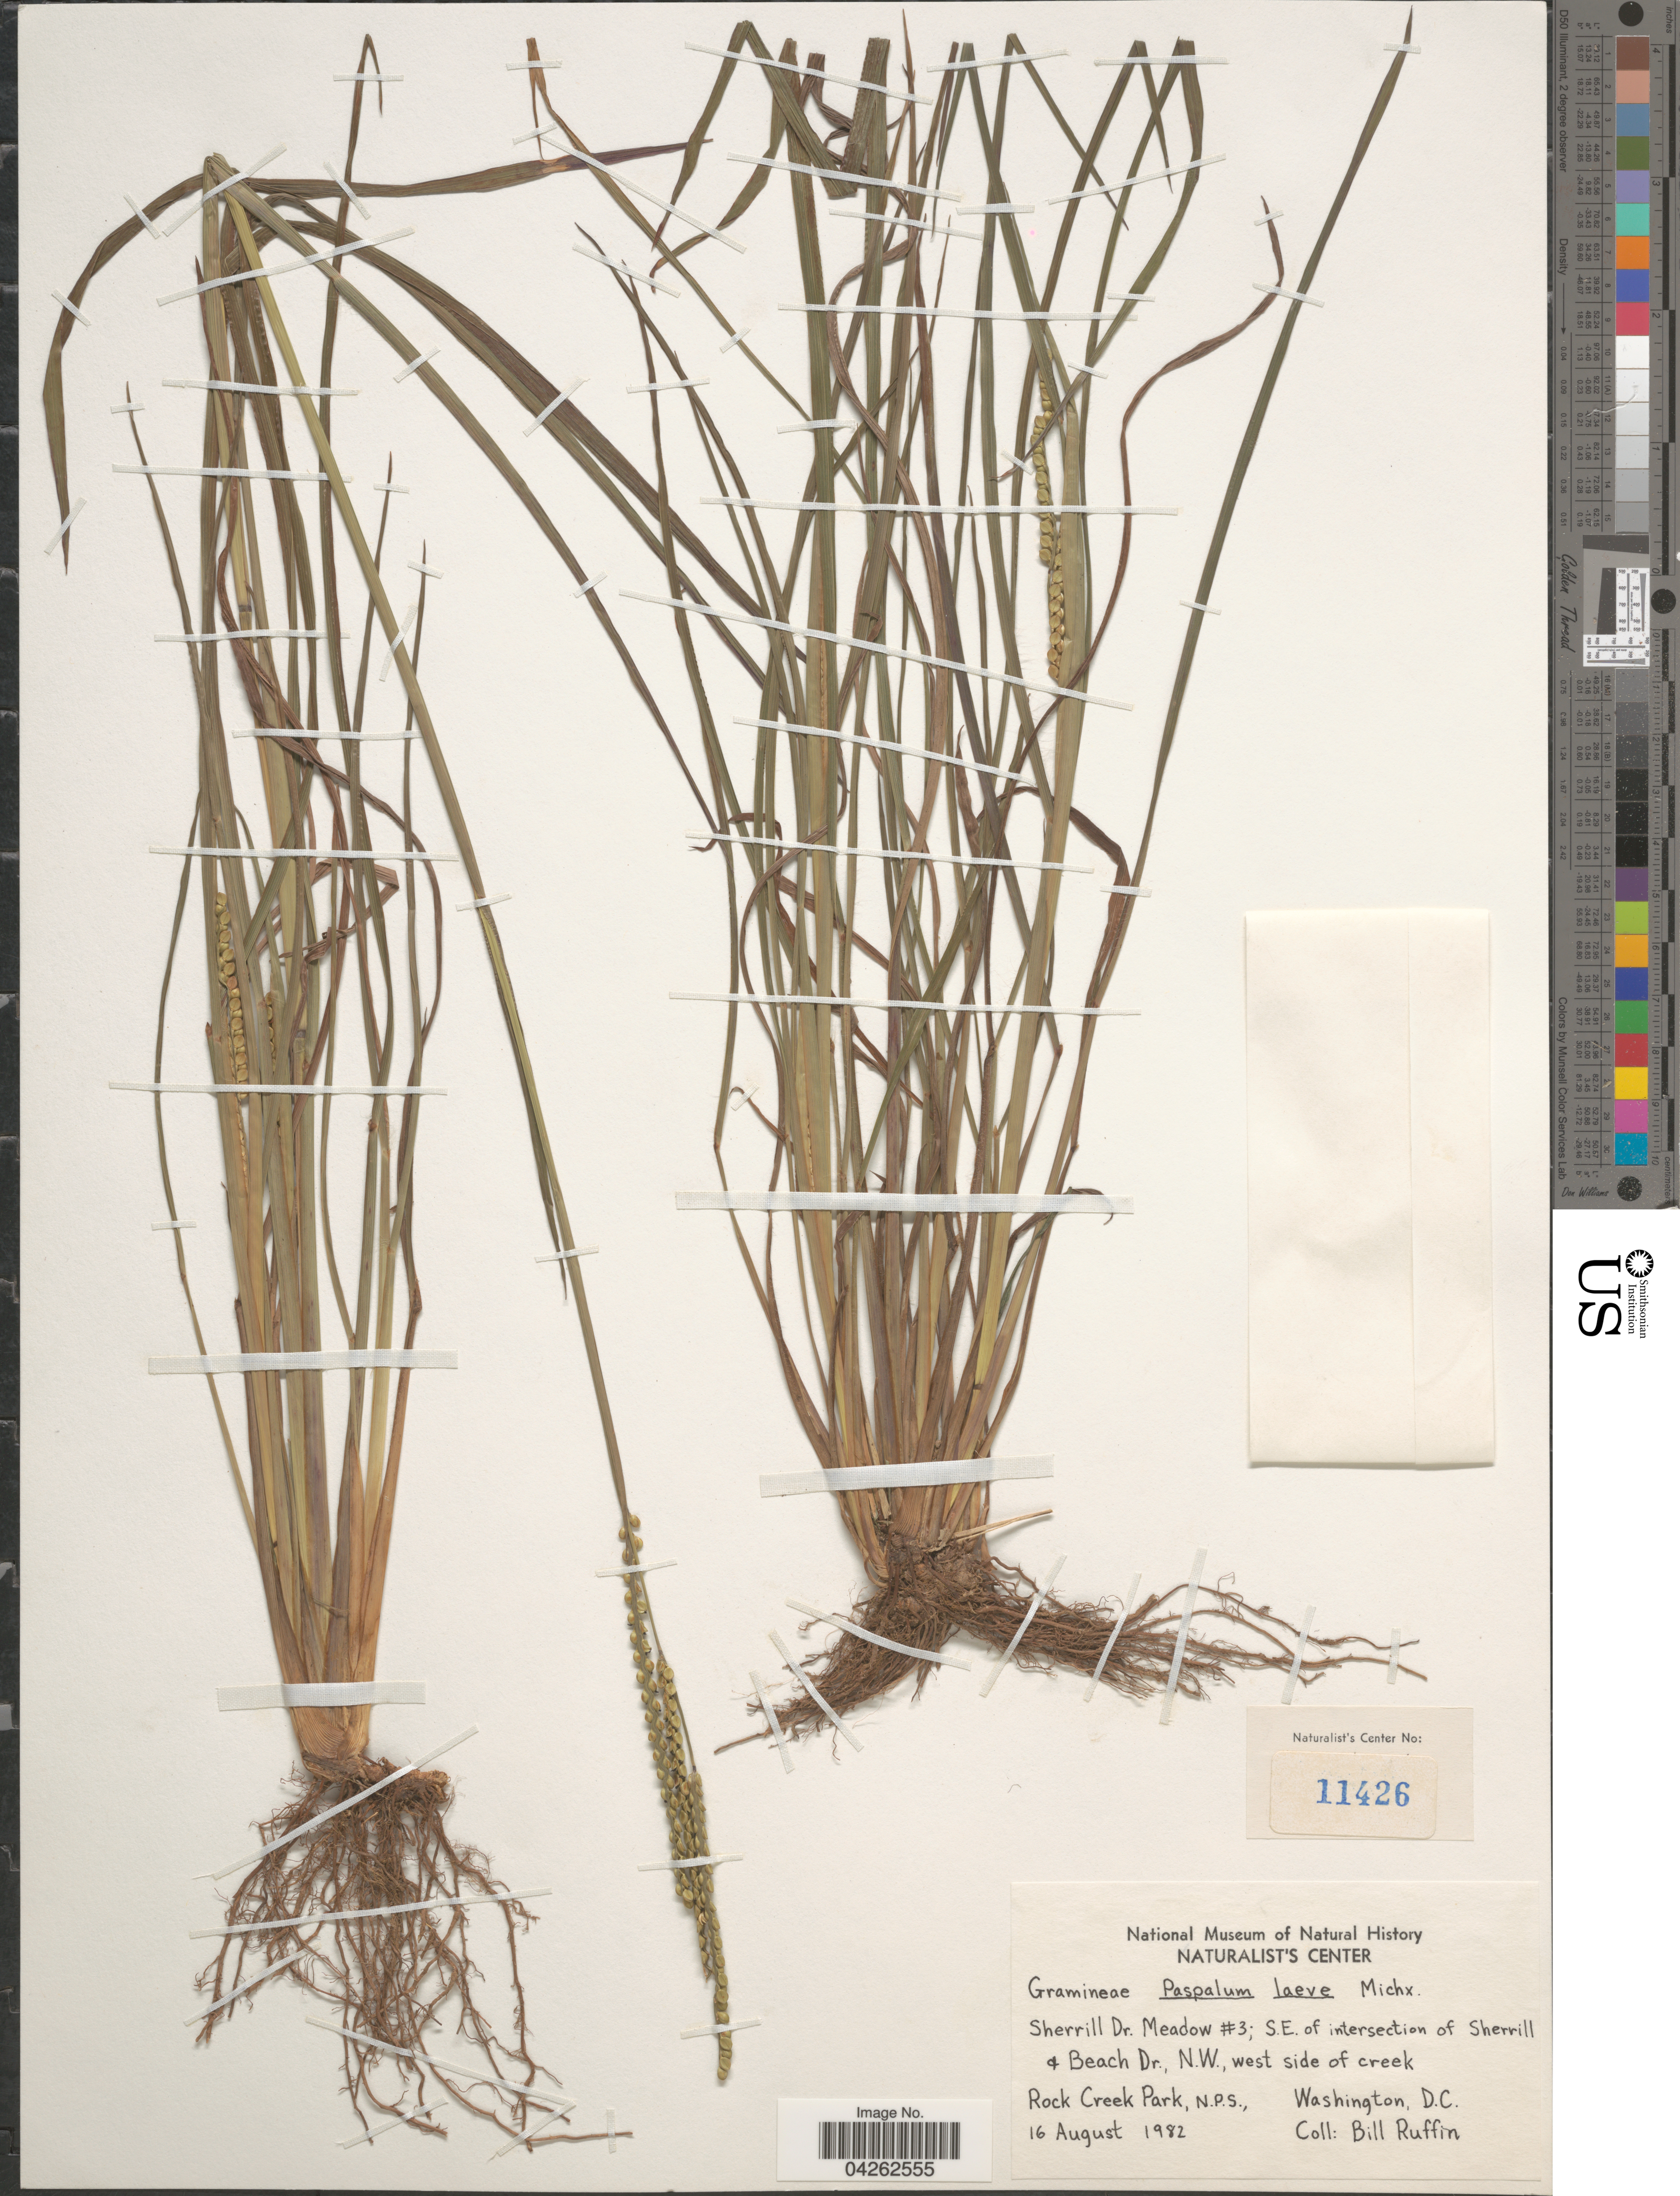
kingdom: Plantae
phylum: Tracheophyta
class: Liliopsida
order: Poales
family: Poaceae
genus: Paspalum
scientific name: Paspalum laeve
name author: Michx.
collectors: B. Ruffin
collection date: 1982-08-16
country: United States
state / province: District of Columbia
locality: Sherrill Dr. Meadow #3; S. E. of intersection of Sherrill & Beach Dr., N. W., west side of creek. Rock Creek Park, N. P. S., Washington, D. C.